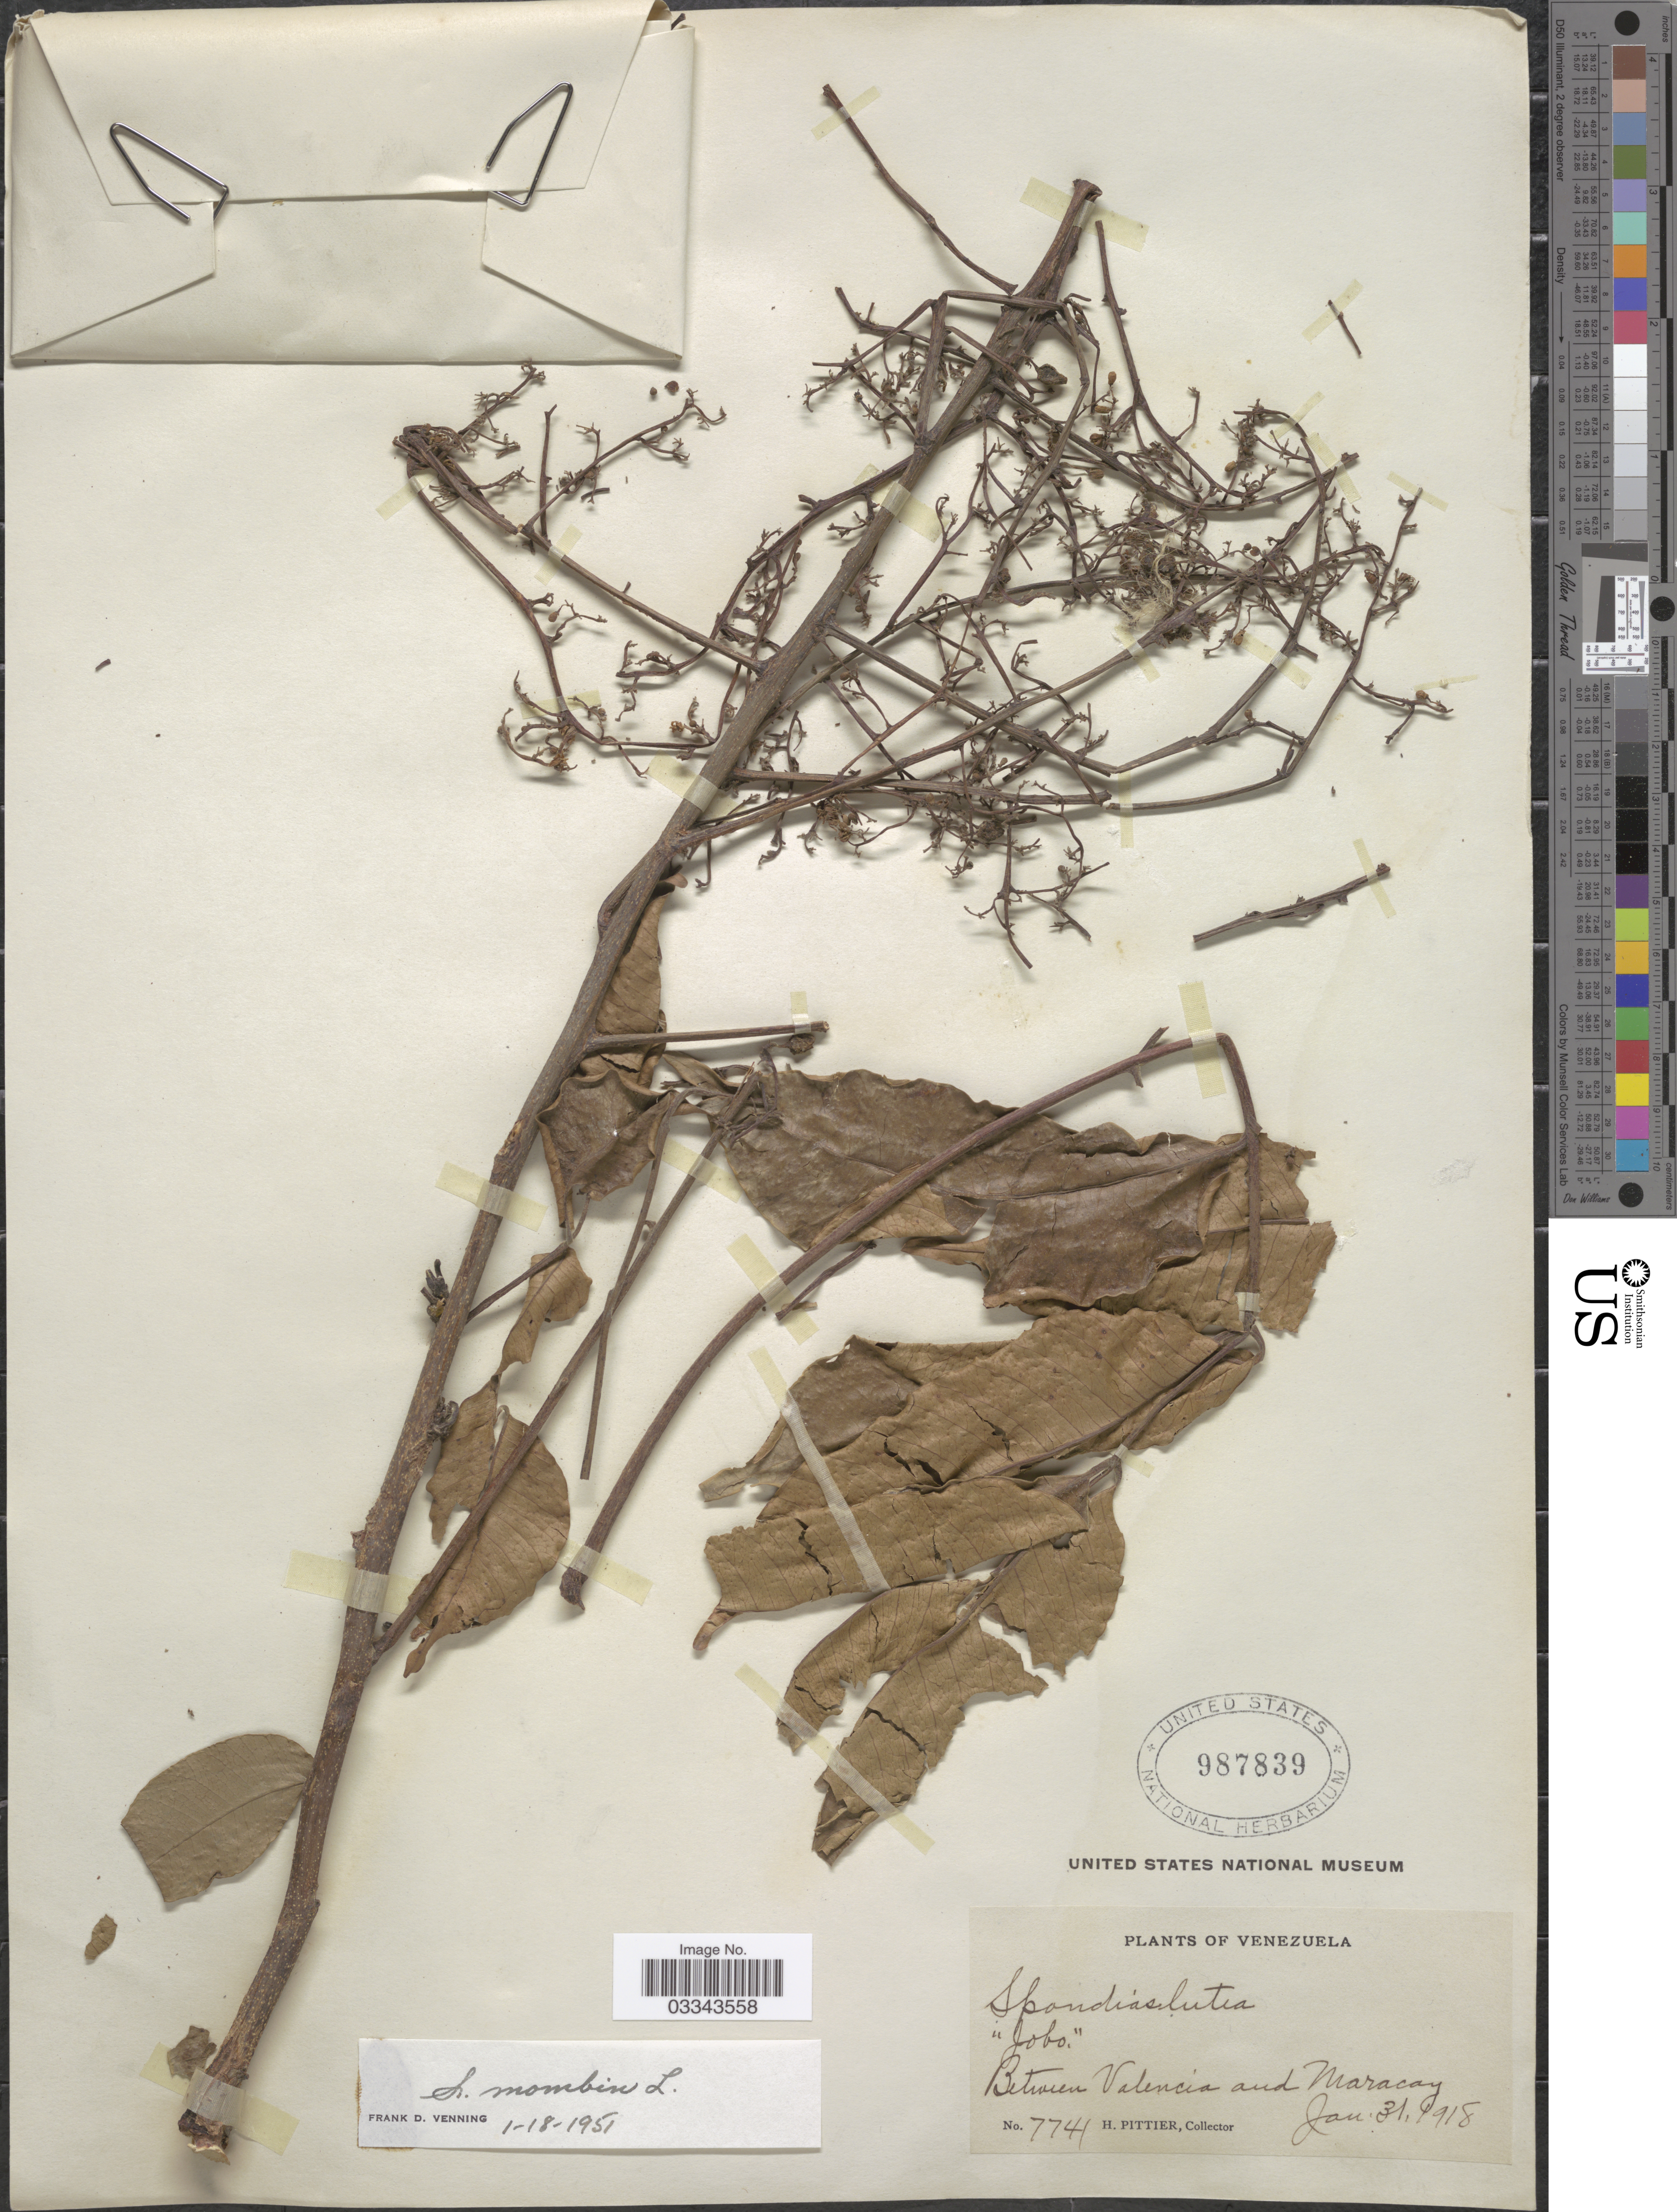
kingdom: Plantae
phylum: Tracheophyta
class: Magnoliopsida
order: Sapindales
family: Anacardiaceae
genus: Spondias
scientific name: Spondias mombin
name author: L.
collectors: H. F. Pittier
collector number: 7741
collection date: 1918-01-31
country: Venezuela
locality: Between Valencia and Maracay.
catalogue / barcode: US 987839